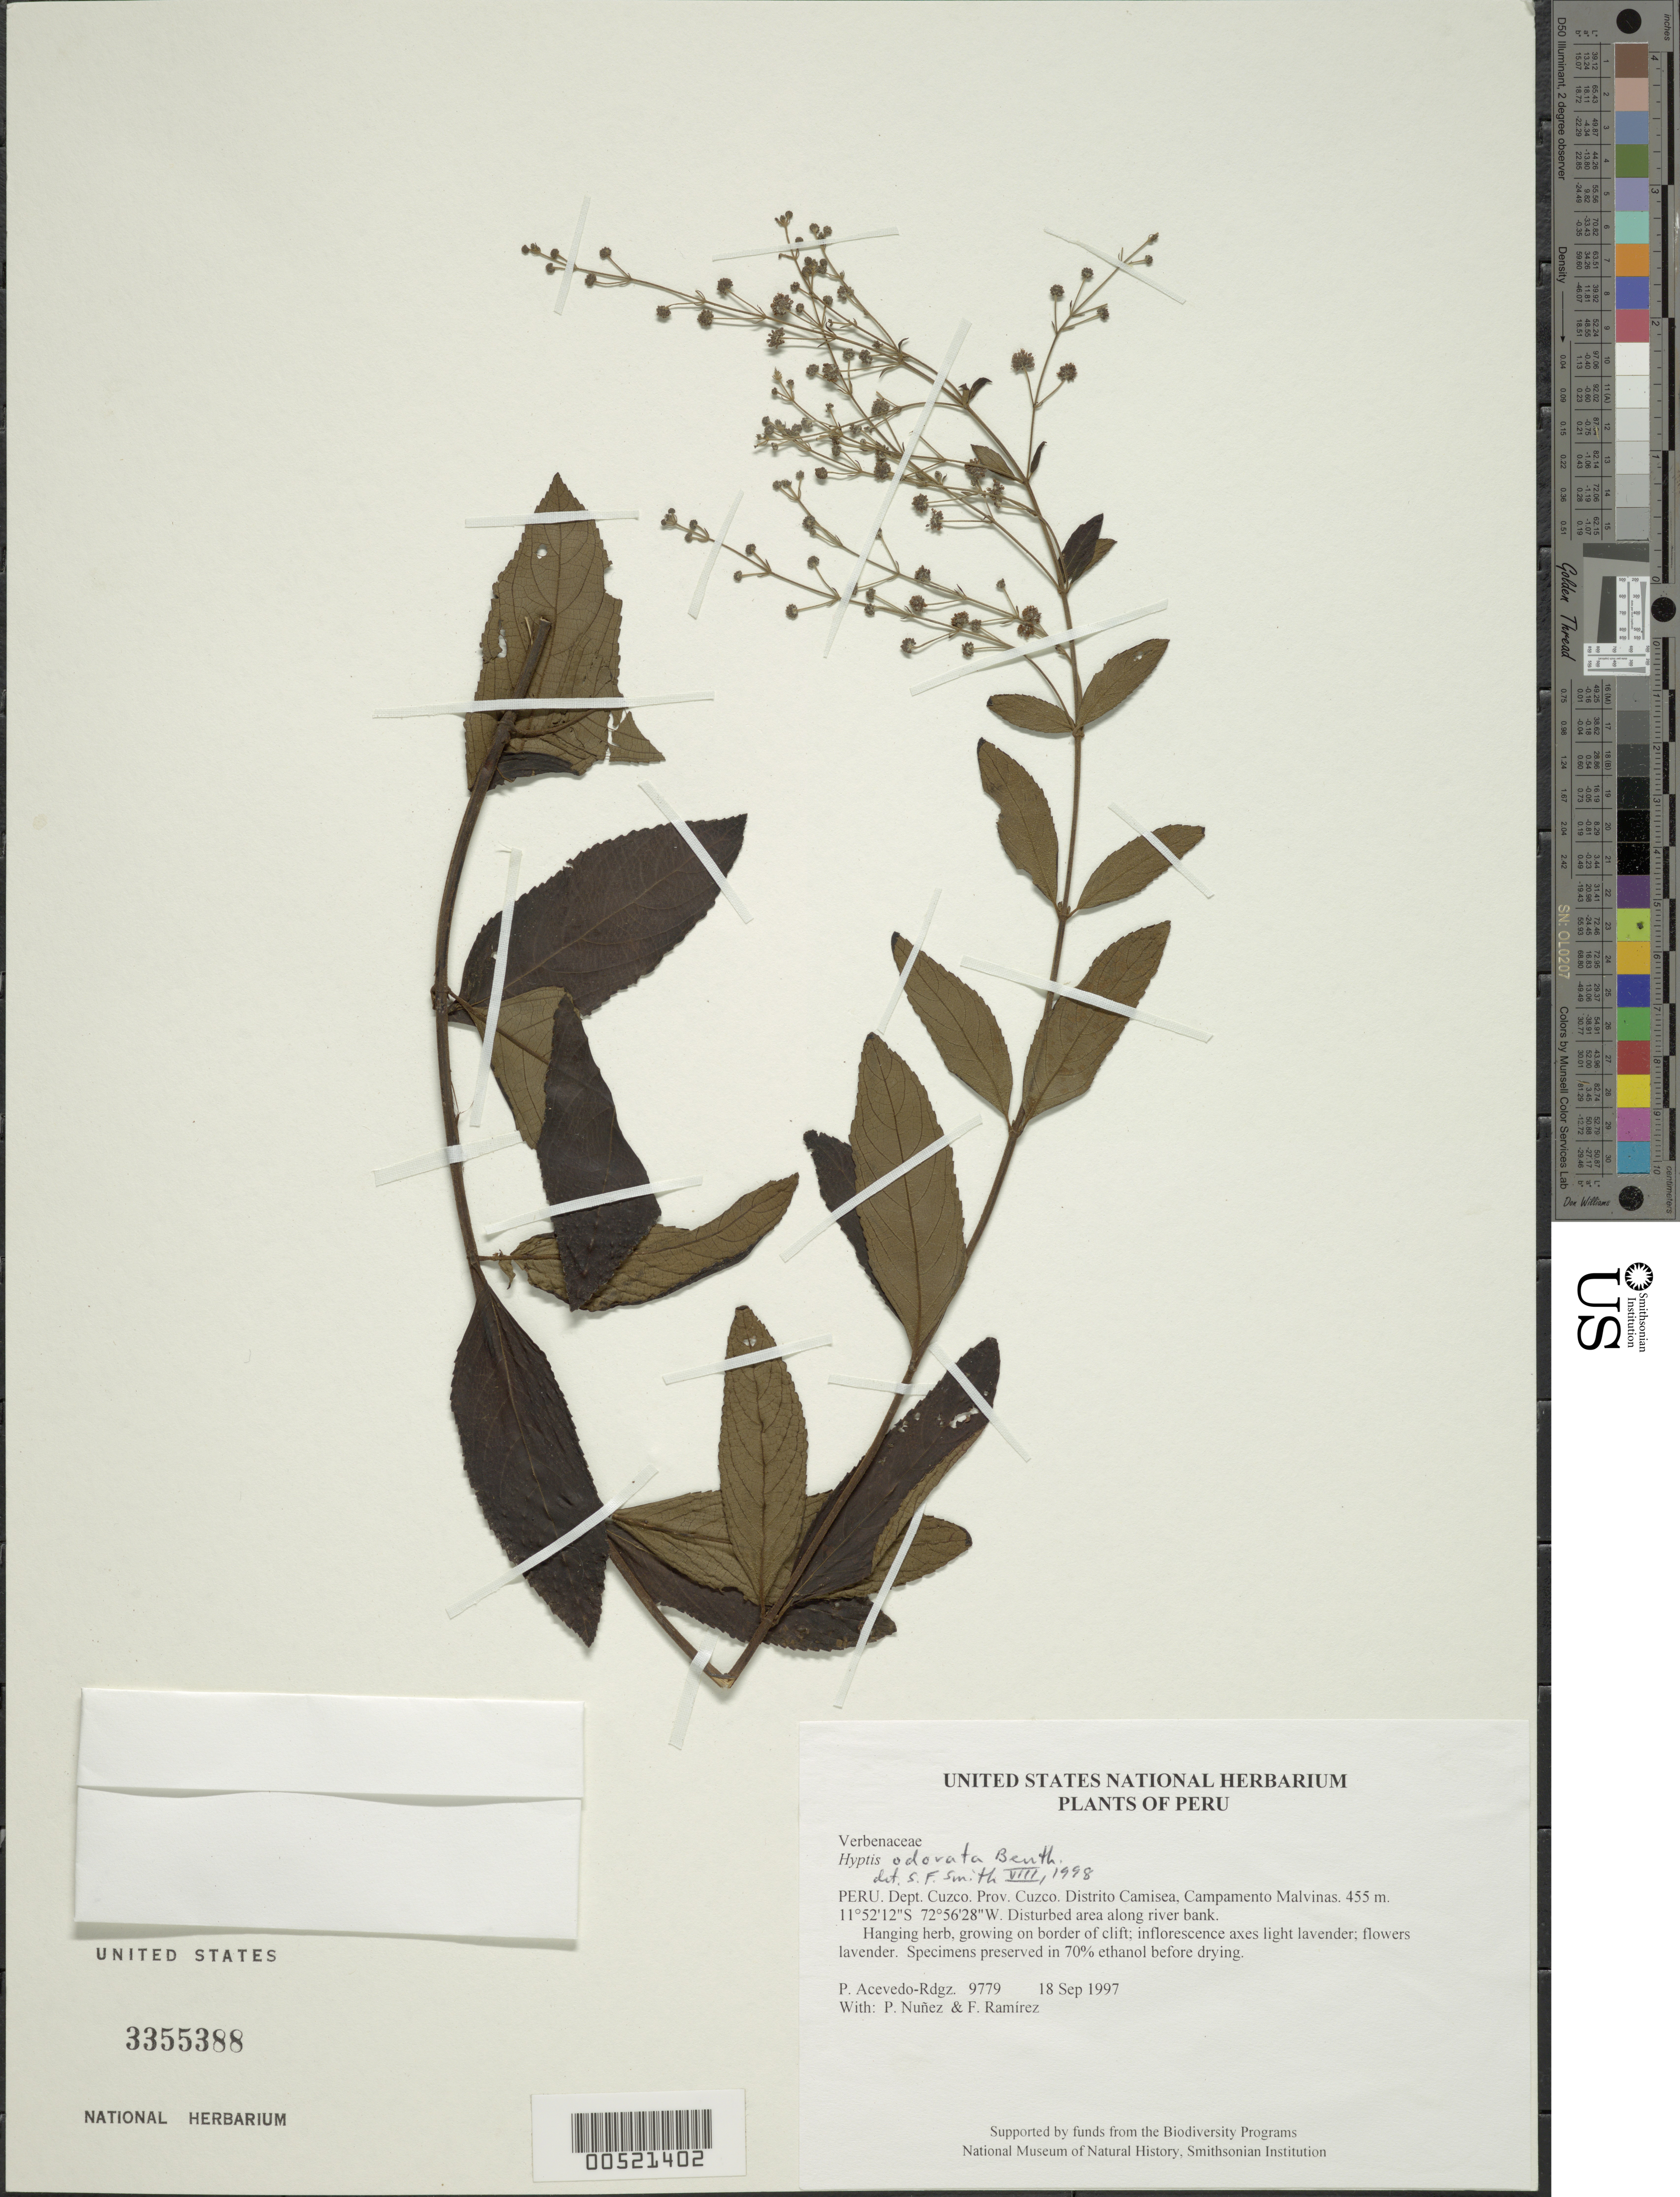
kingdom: Plantae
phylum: Tracheophyta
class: Magnoliopsida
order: Lamiales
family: Lamiaceae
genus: Hyptis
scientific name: Hyptis odorata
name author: Benth.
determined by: Smith, Stephen F., (US), NMNH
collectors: P. Acevedo-Rodr., P. Nuñez V. & F. Ramirez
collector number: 9779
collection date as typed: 18 Sep 1997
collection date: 1997-09-18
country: Peru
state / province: Cusco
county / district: Cusco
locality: Distrito Camisea, Campamento Malvinas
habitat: Disturbed area along river bank.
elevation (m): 455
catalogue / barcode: US 3355388